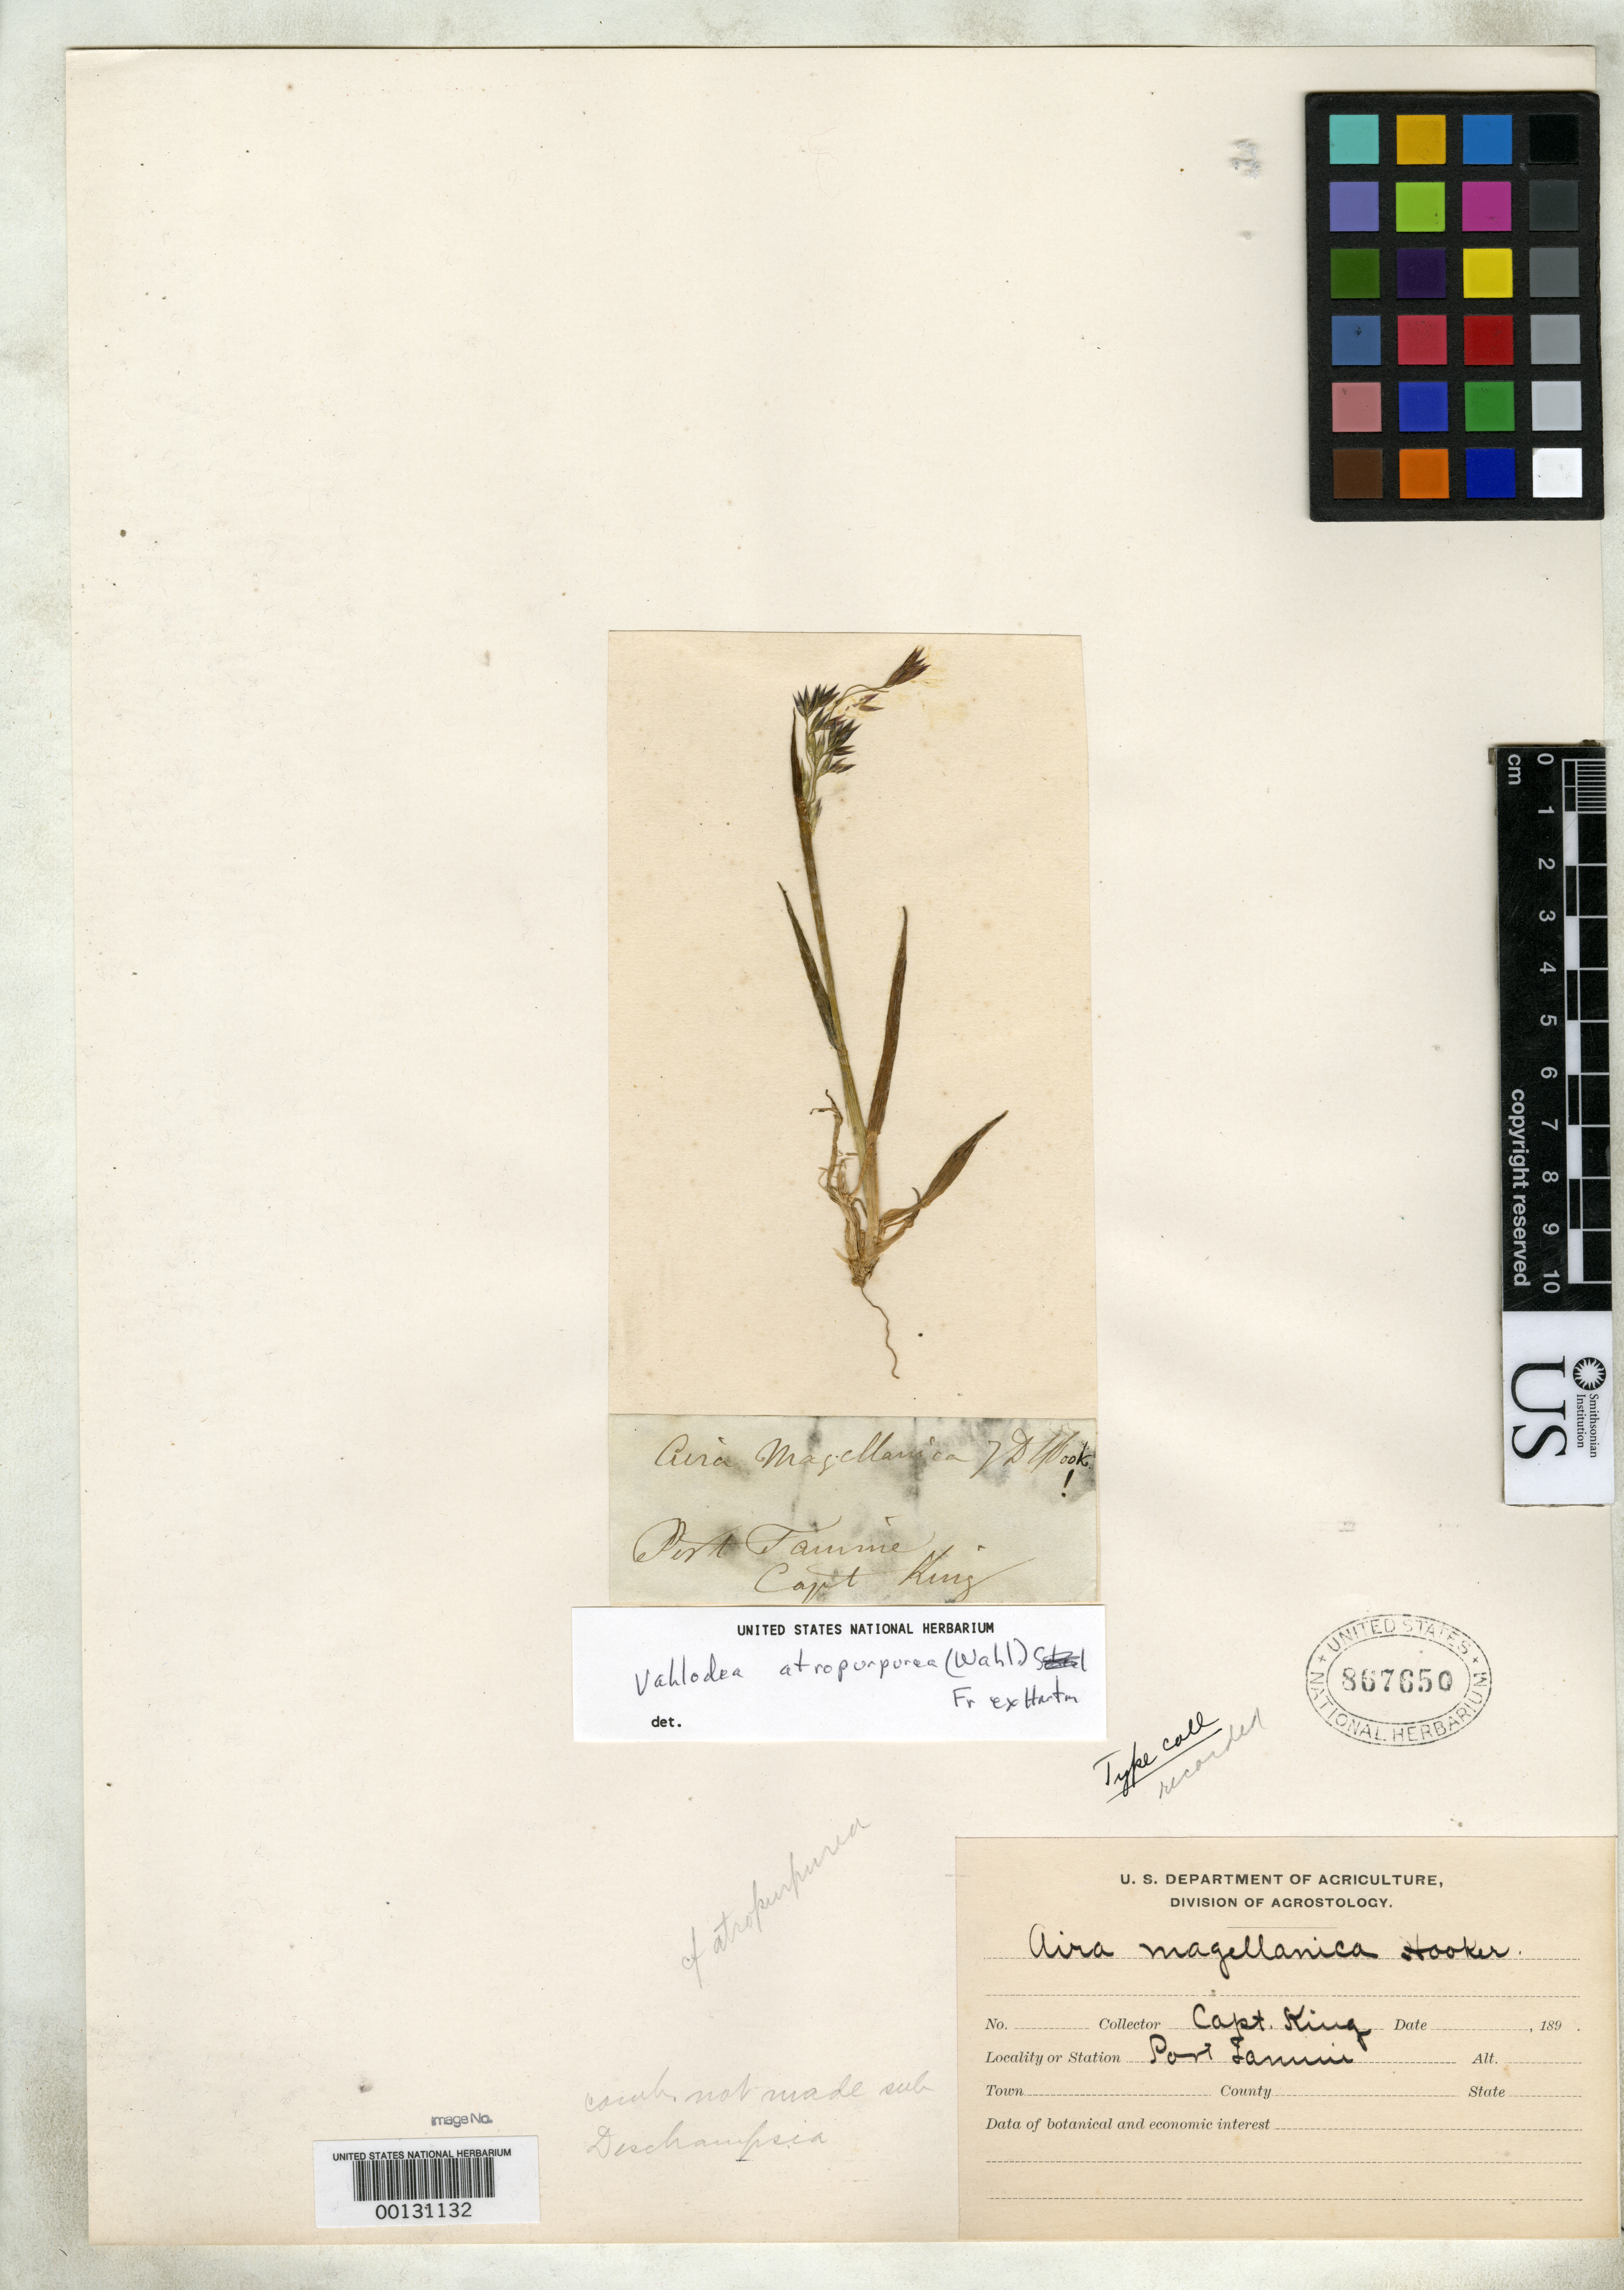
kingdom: Plantae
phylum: Tracheophyta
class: Liliopsida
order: Poales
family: Poaceae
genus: Aira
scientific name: Aira magellanica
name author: Hook. f.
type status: Isotype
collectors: C. King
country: Chile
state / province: Magallanes y de la Antártica Chilena (XII)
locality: Port Famine.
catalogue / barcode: US 867650